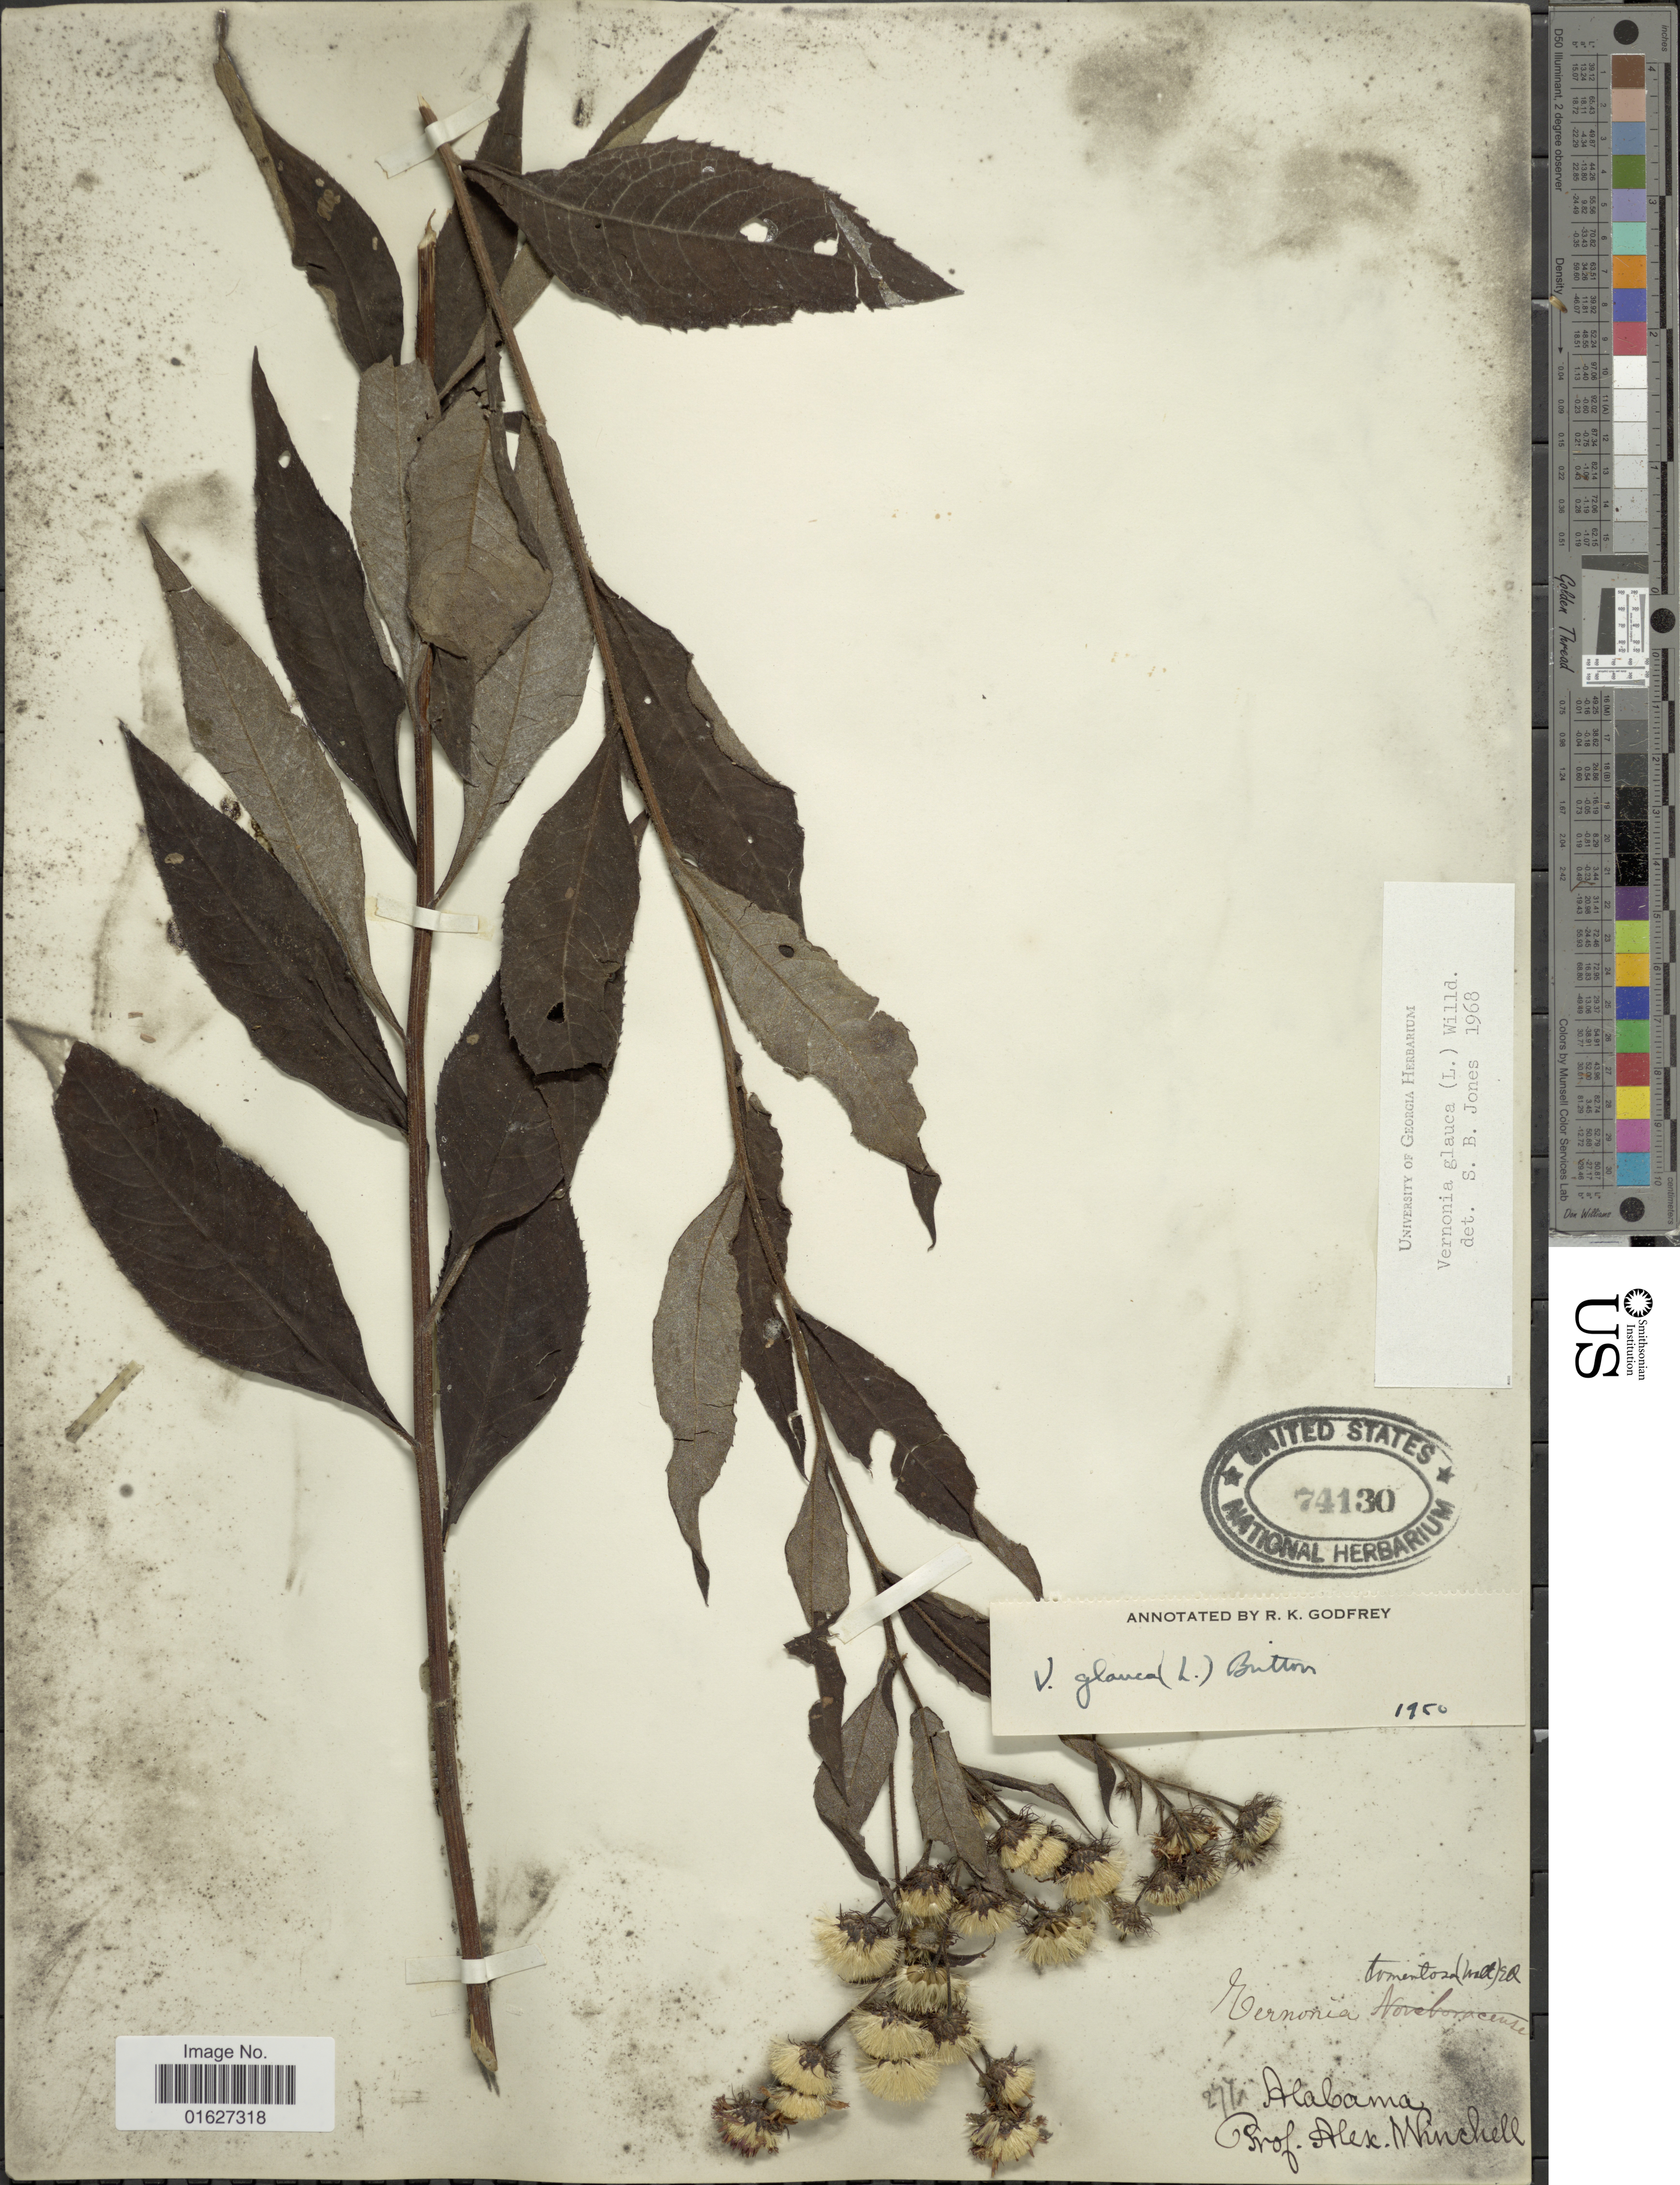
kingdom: Plantae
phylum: Tracheophyta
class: Magnoliopsida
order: Asterales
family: Asteraceae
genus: Vernonia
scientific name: Vernonia glauca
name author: (L.) Willd.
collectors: A. Winchell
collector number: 2771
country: United States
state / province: Alabama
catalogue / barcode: US 74130